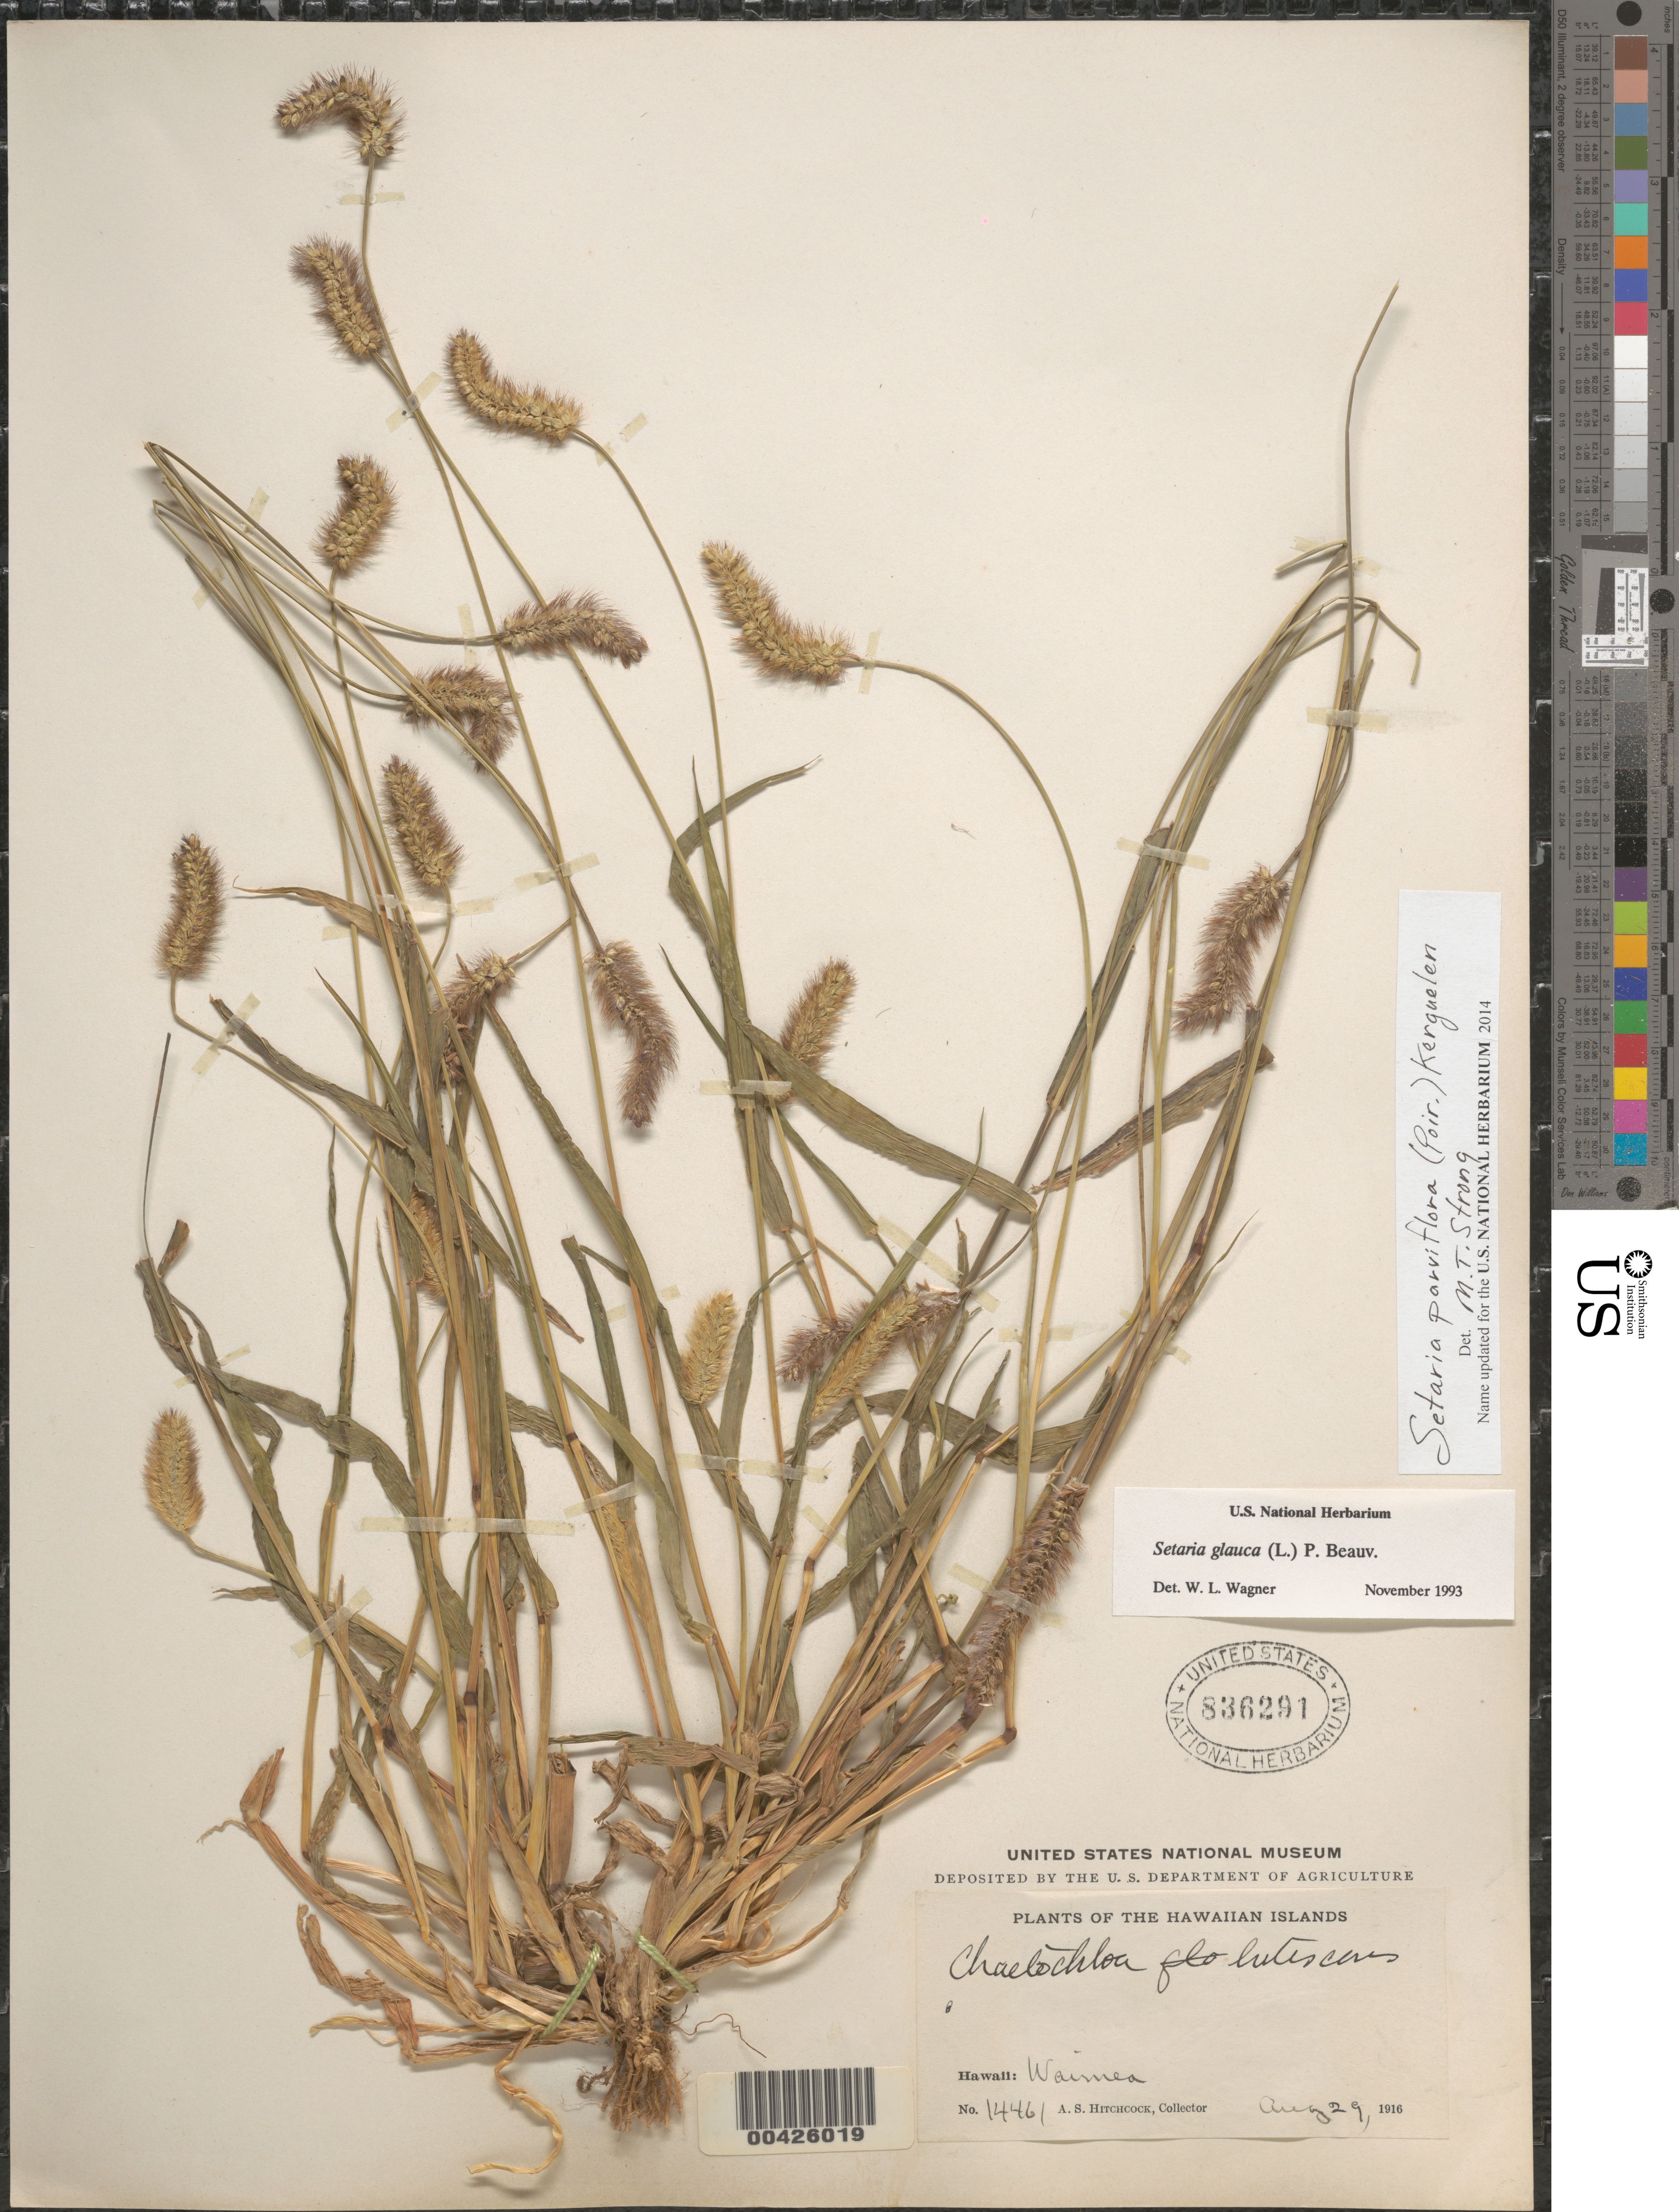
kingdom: Plantae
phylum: Tracheophyta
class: Liliopsida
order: Poales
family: Poaceae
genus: Setaria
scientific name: Setaria parviflora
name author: (Poir.) Kerguélen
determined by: Strong, M. T., (US), Smithsonian Institution - National Museum of Natural History (UNITED STATES)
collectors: A. S. Hitchcock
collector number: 14461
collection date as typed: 29 Aug 1916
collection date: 1916-08-29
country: United States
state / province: Hawaii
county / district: Kauai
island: Kaua'i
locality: Waimea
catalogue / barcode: US 836291